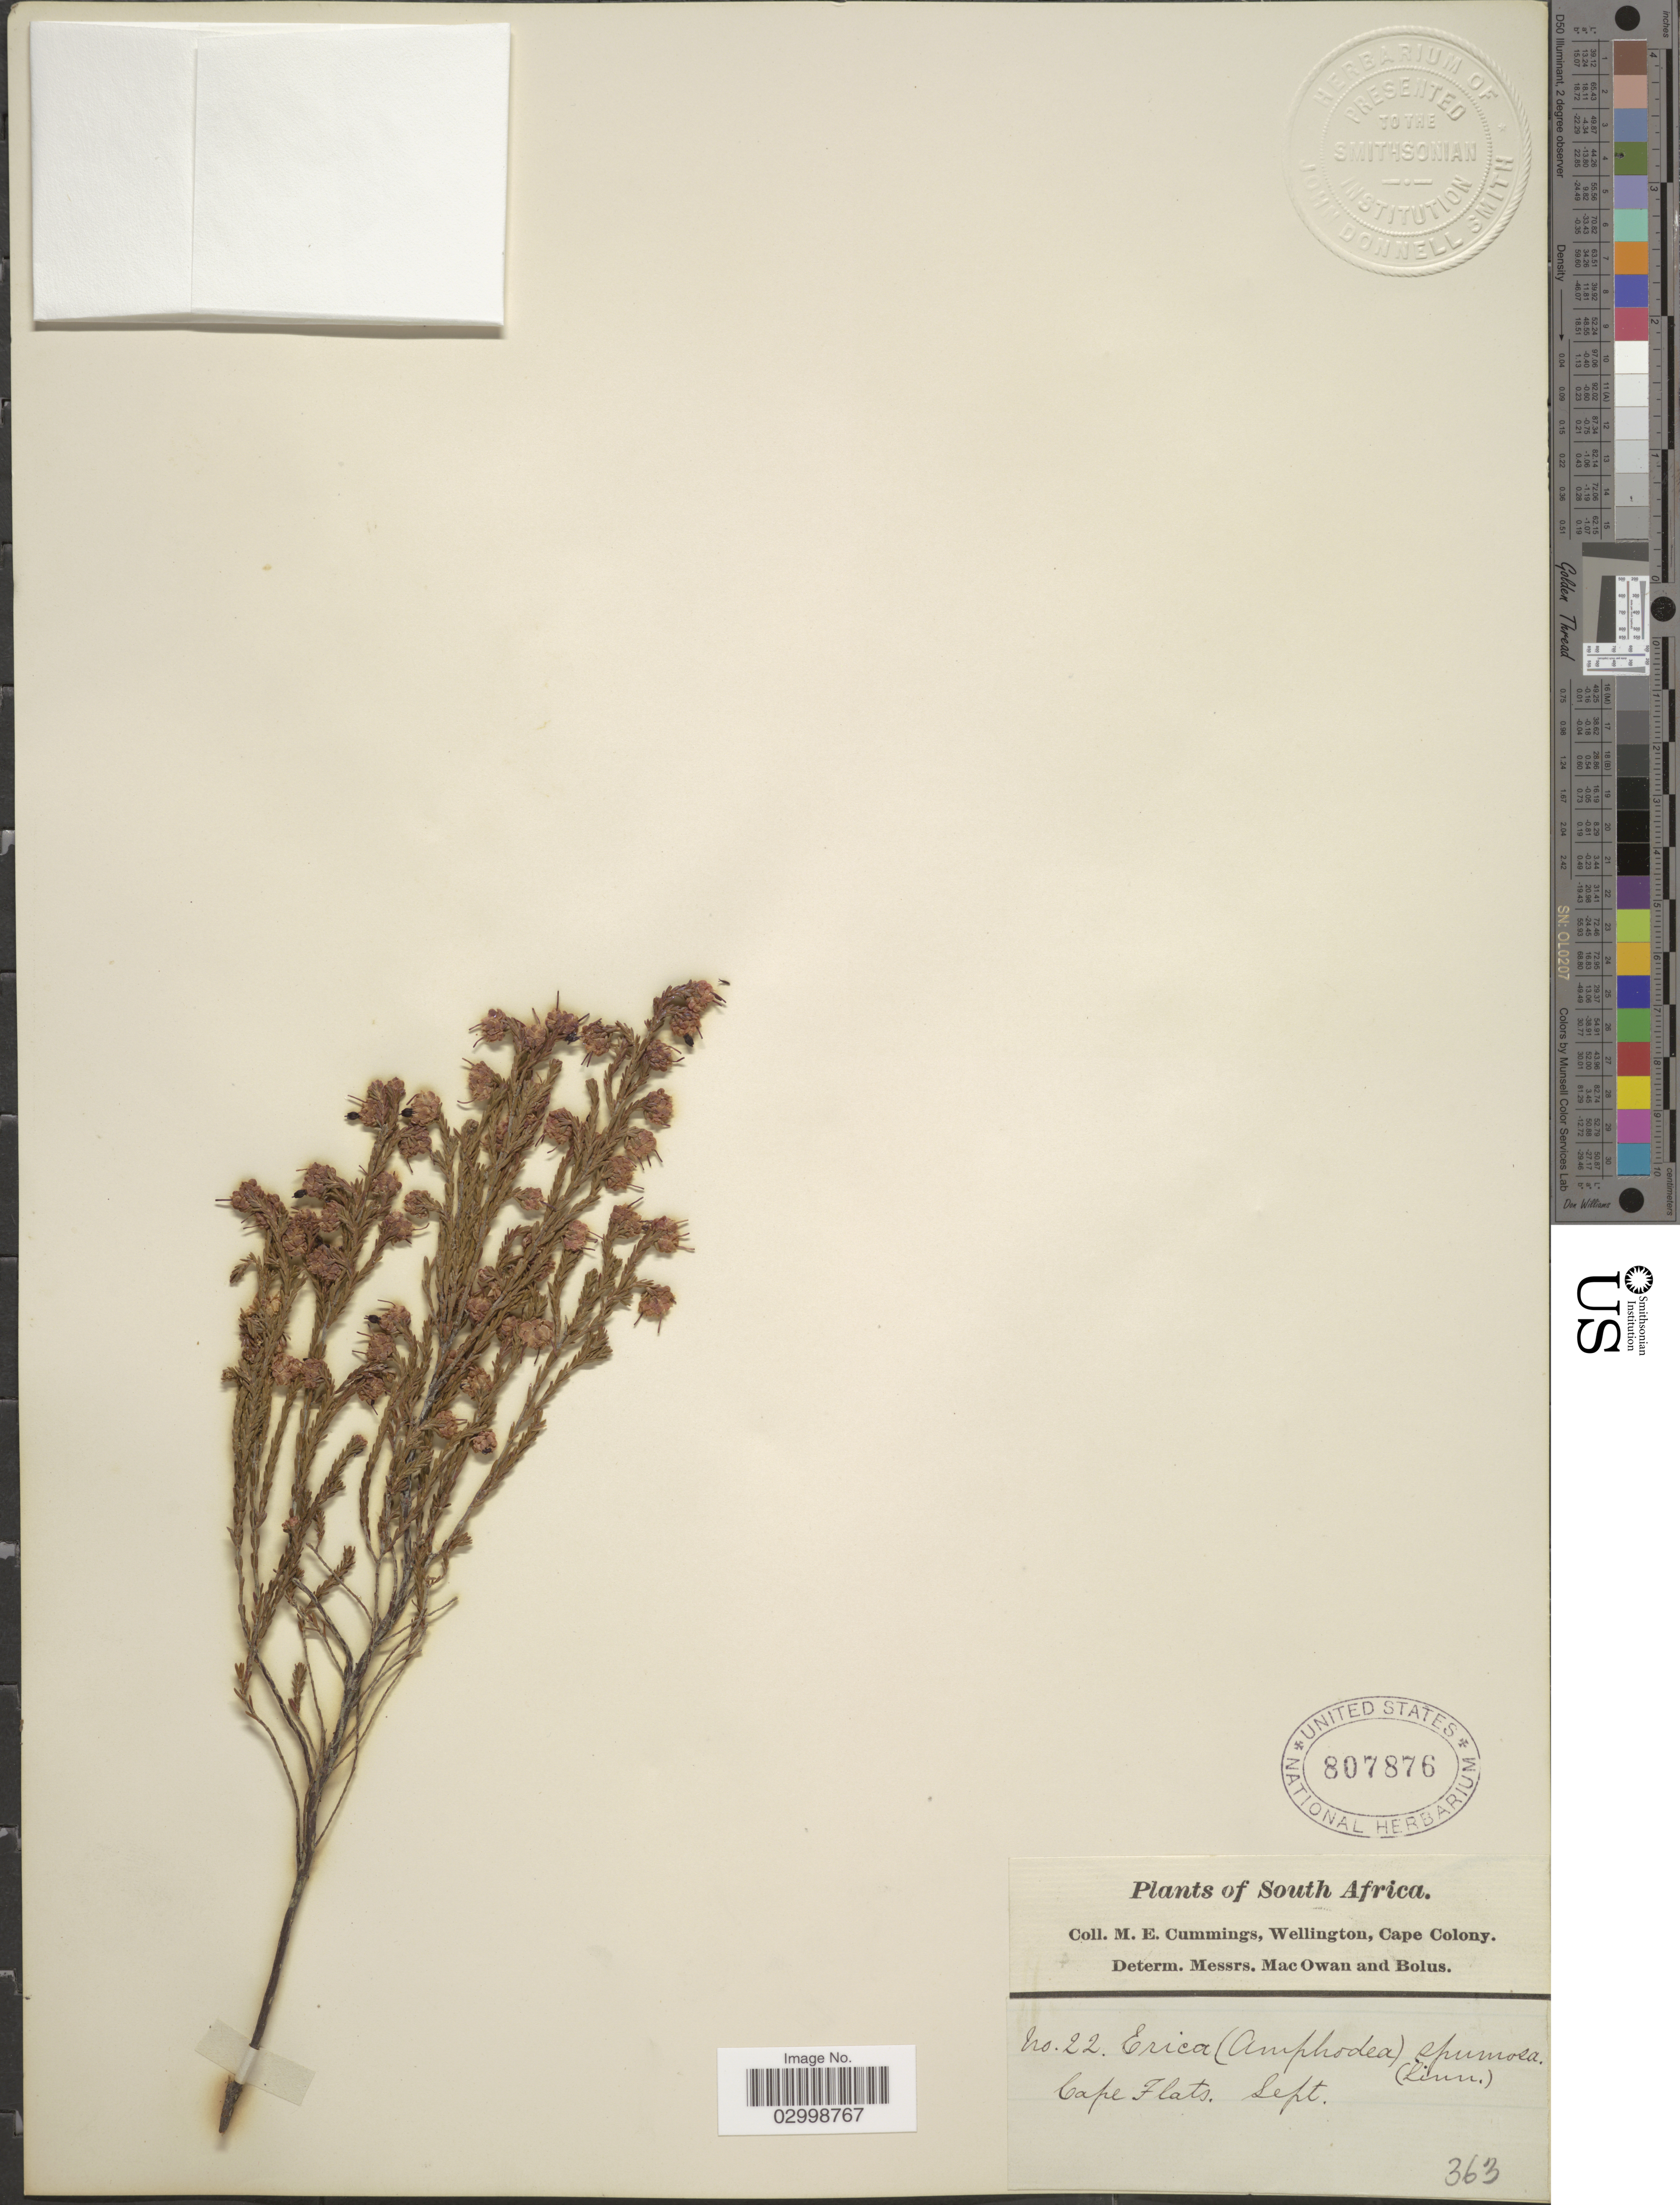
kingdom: Plantae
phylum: Tracheophyta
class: Magnoliopsida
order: Ericales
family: Ericaceae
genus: Erica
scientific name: Erica spumosa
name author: L.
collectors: M. E. Cummings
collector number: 22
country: South Africa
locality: Cape Flats.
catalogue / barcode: US 807876